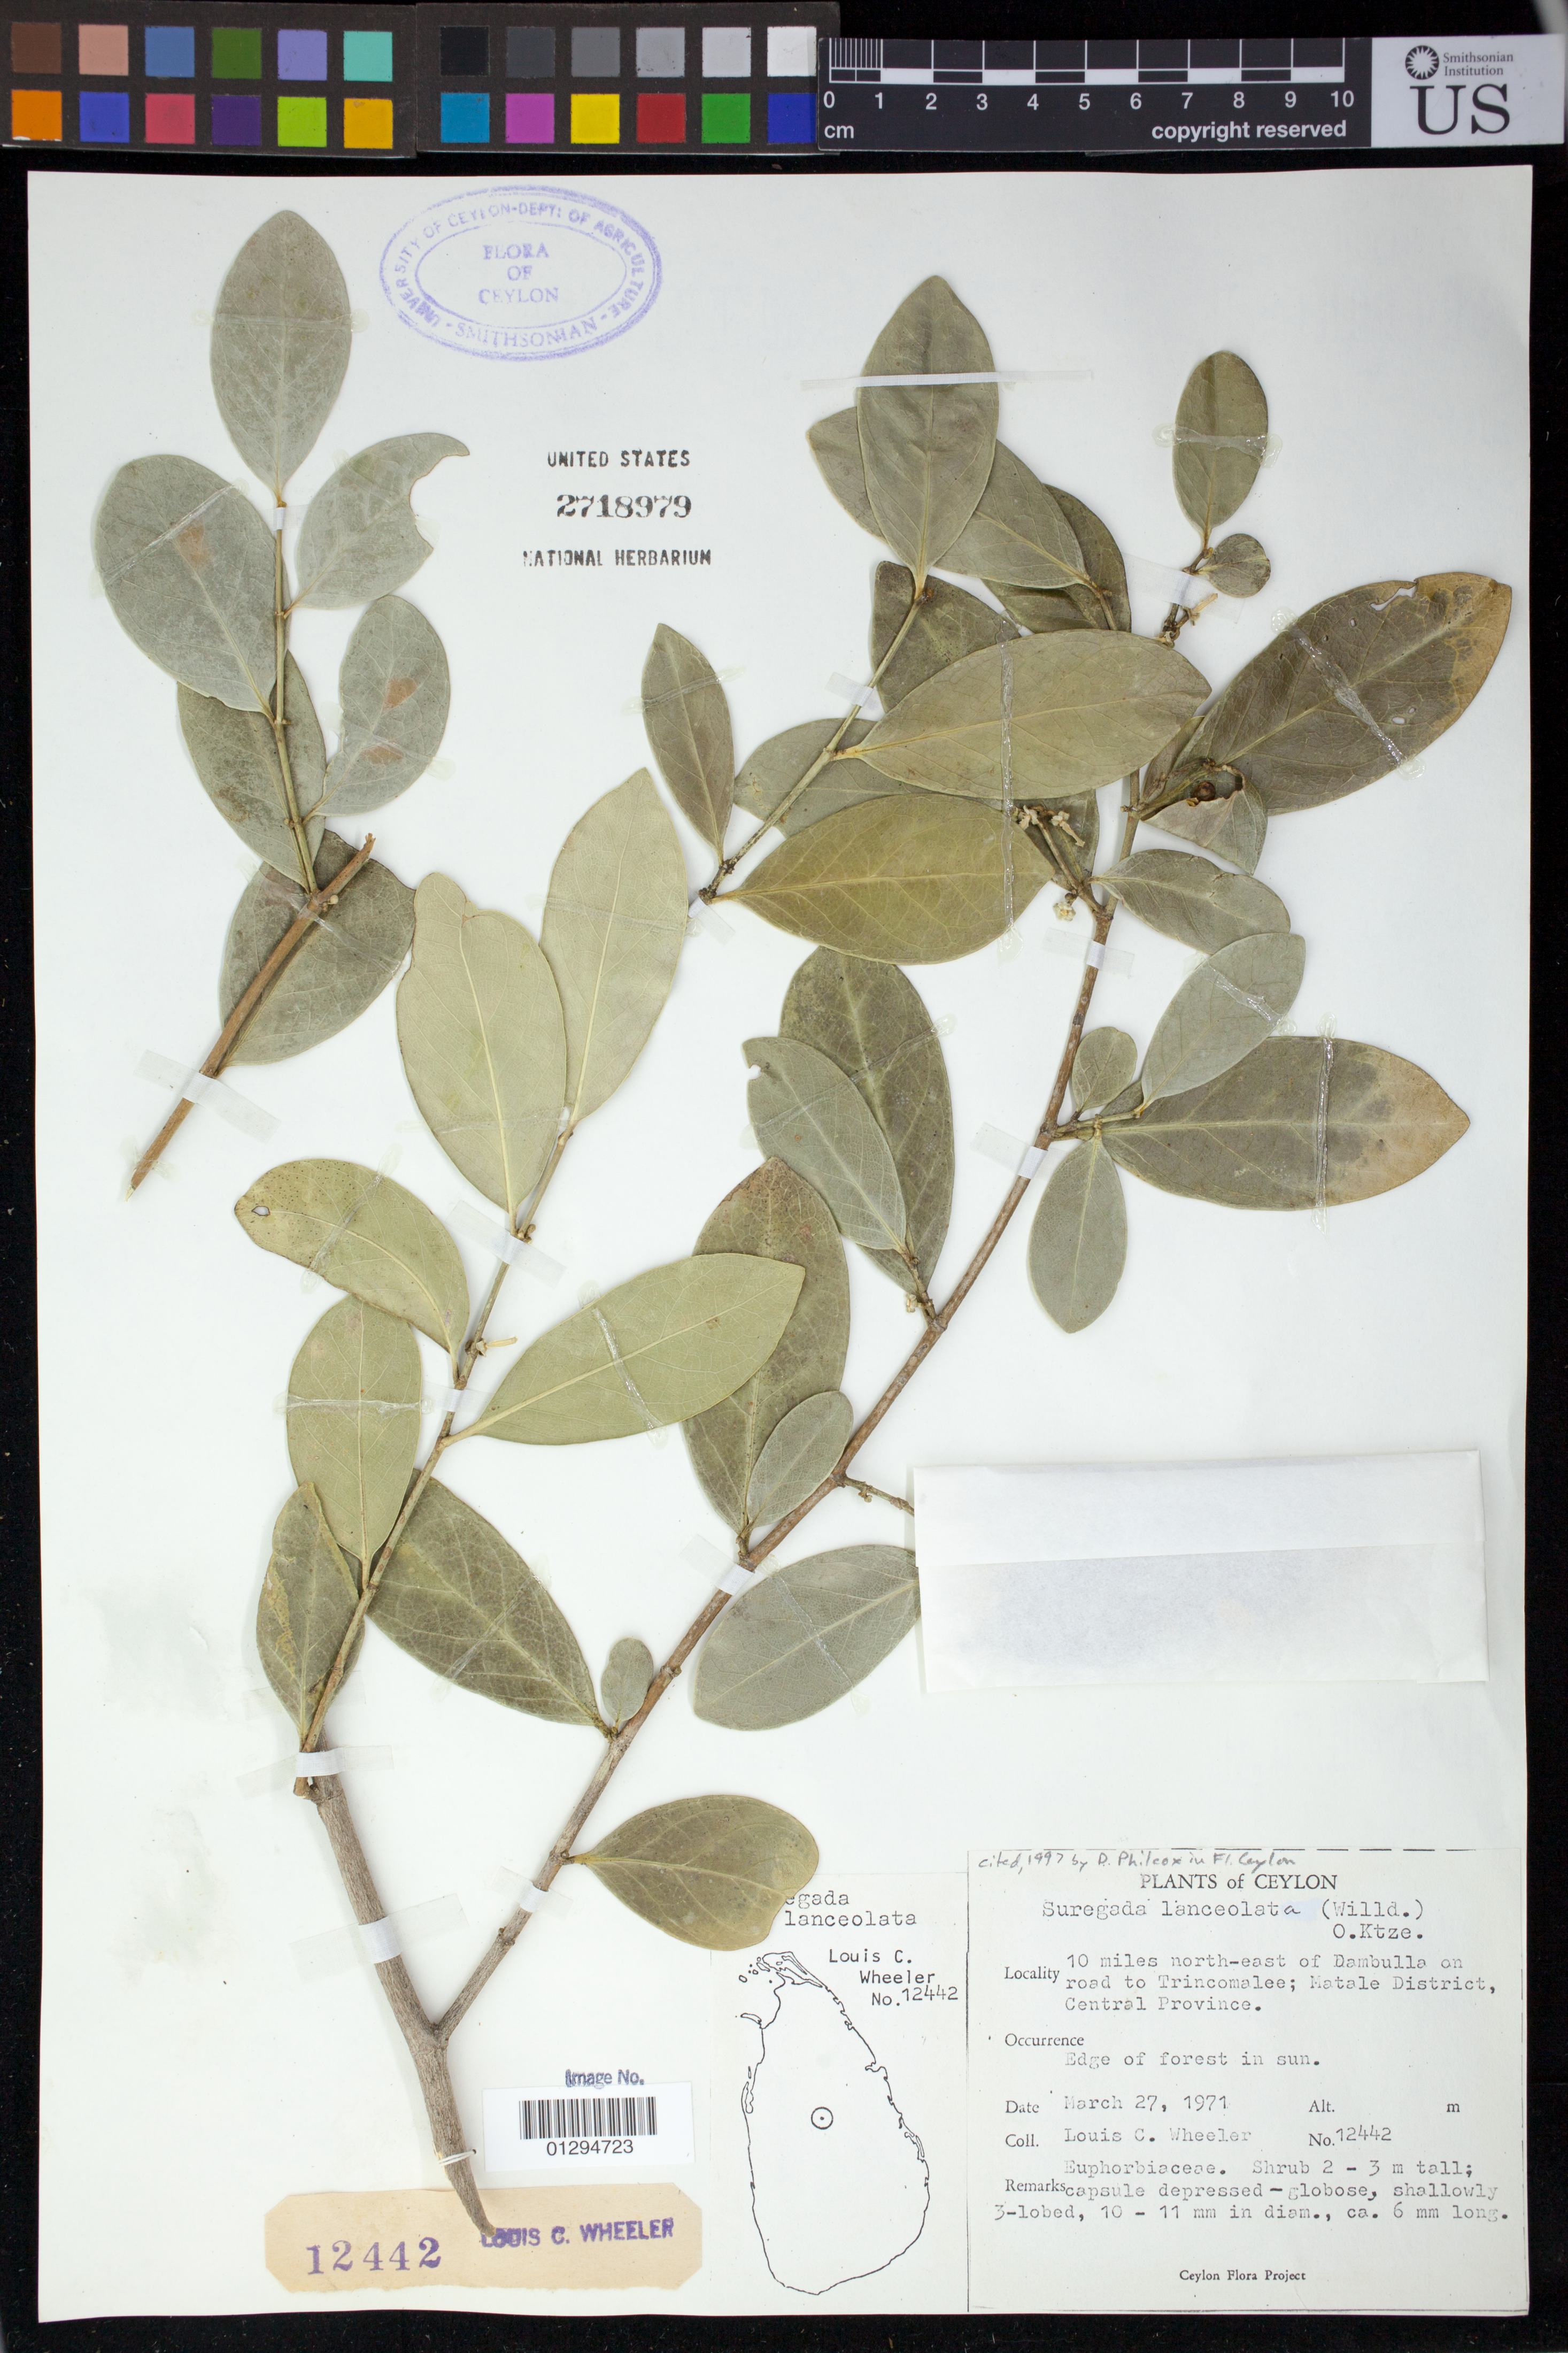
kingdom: Plantae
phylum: Tracheophyta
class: Magnoliopsida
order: Malpighiales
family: Euphorbiaceae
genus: Suregada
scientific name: Suregada lanceolata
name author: (Willd.) Kuntze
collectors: L. C. Wheeler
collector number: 12442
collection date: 1971-03-27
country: Sri Lanka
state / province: Central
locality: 10 miles north-east of Dambulla on road to Trincomalee; Matale District,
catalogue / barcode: US 2718979